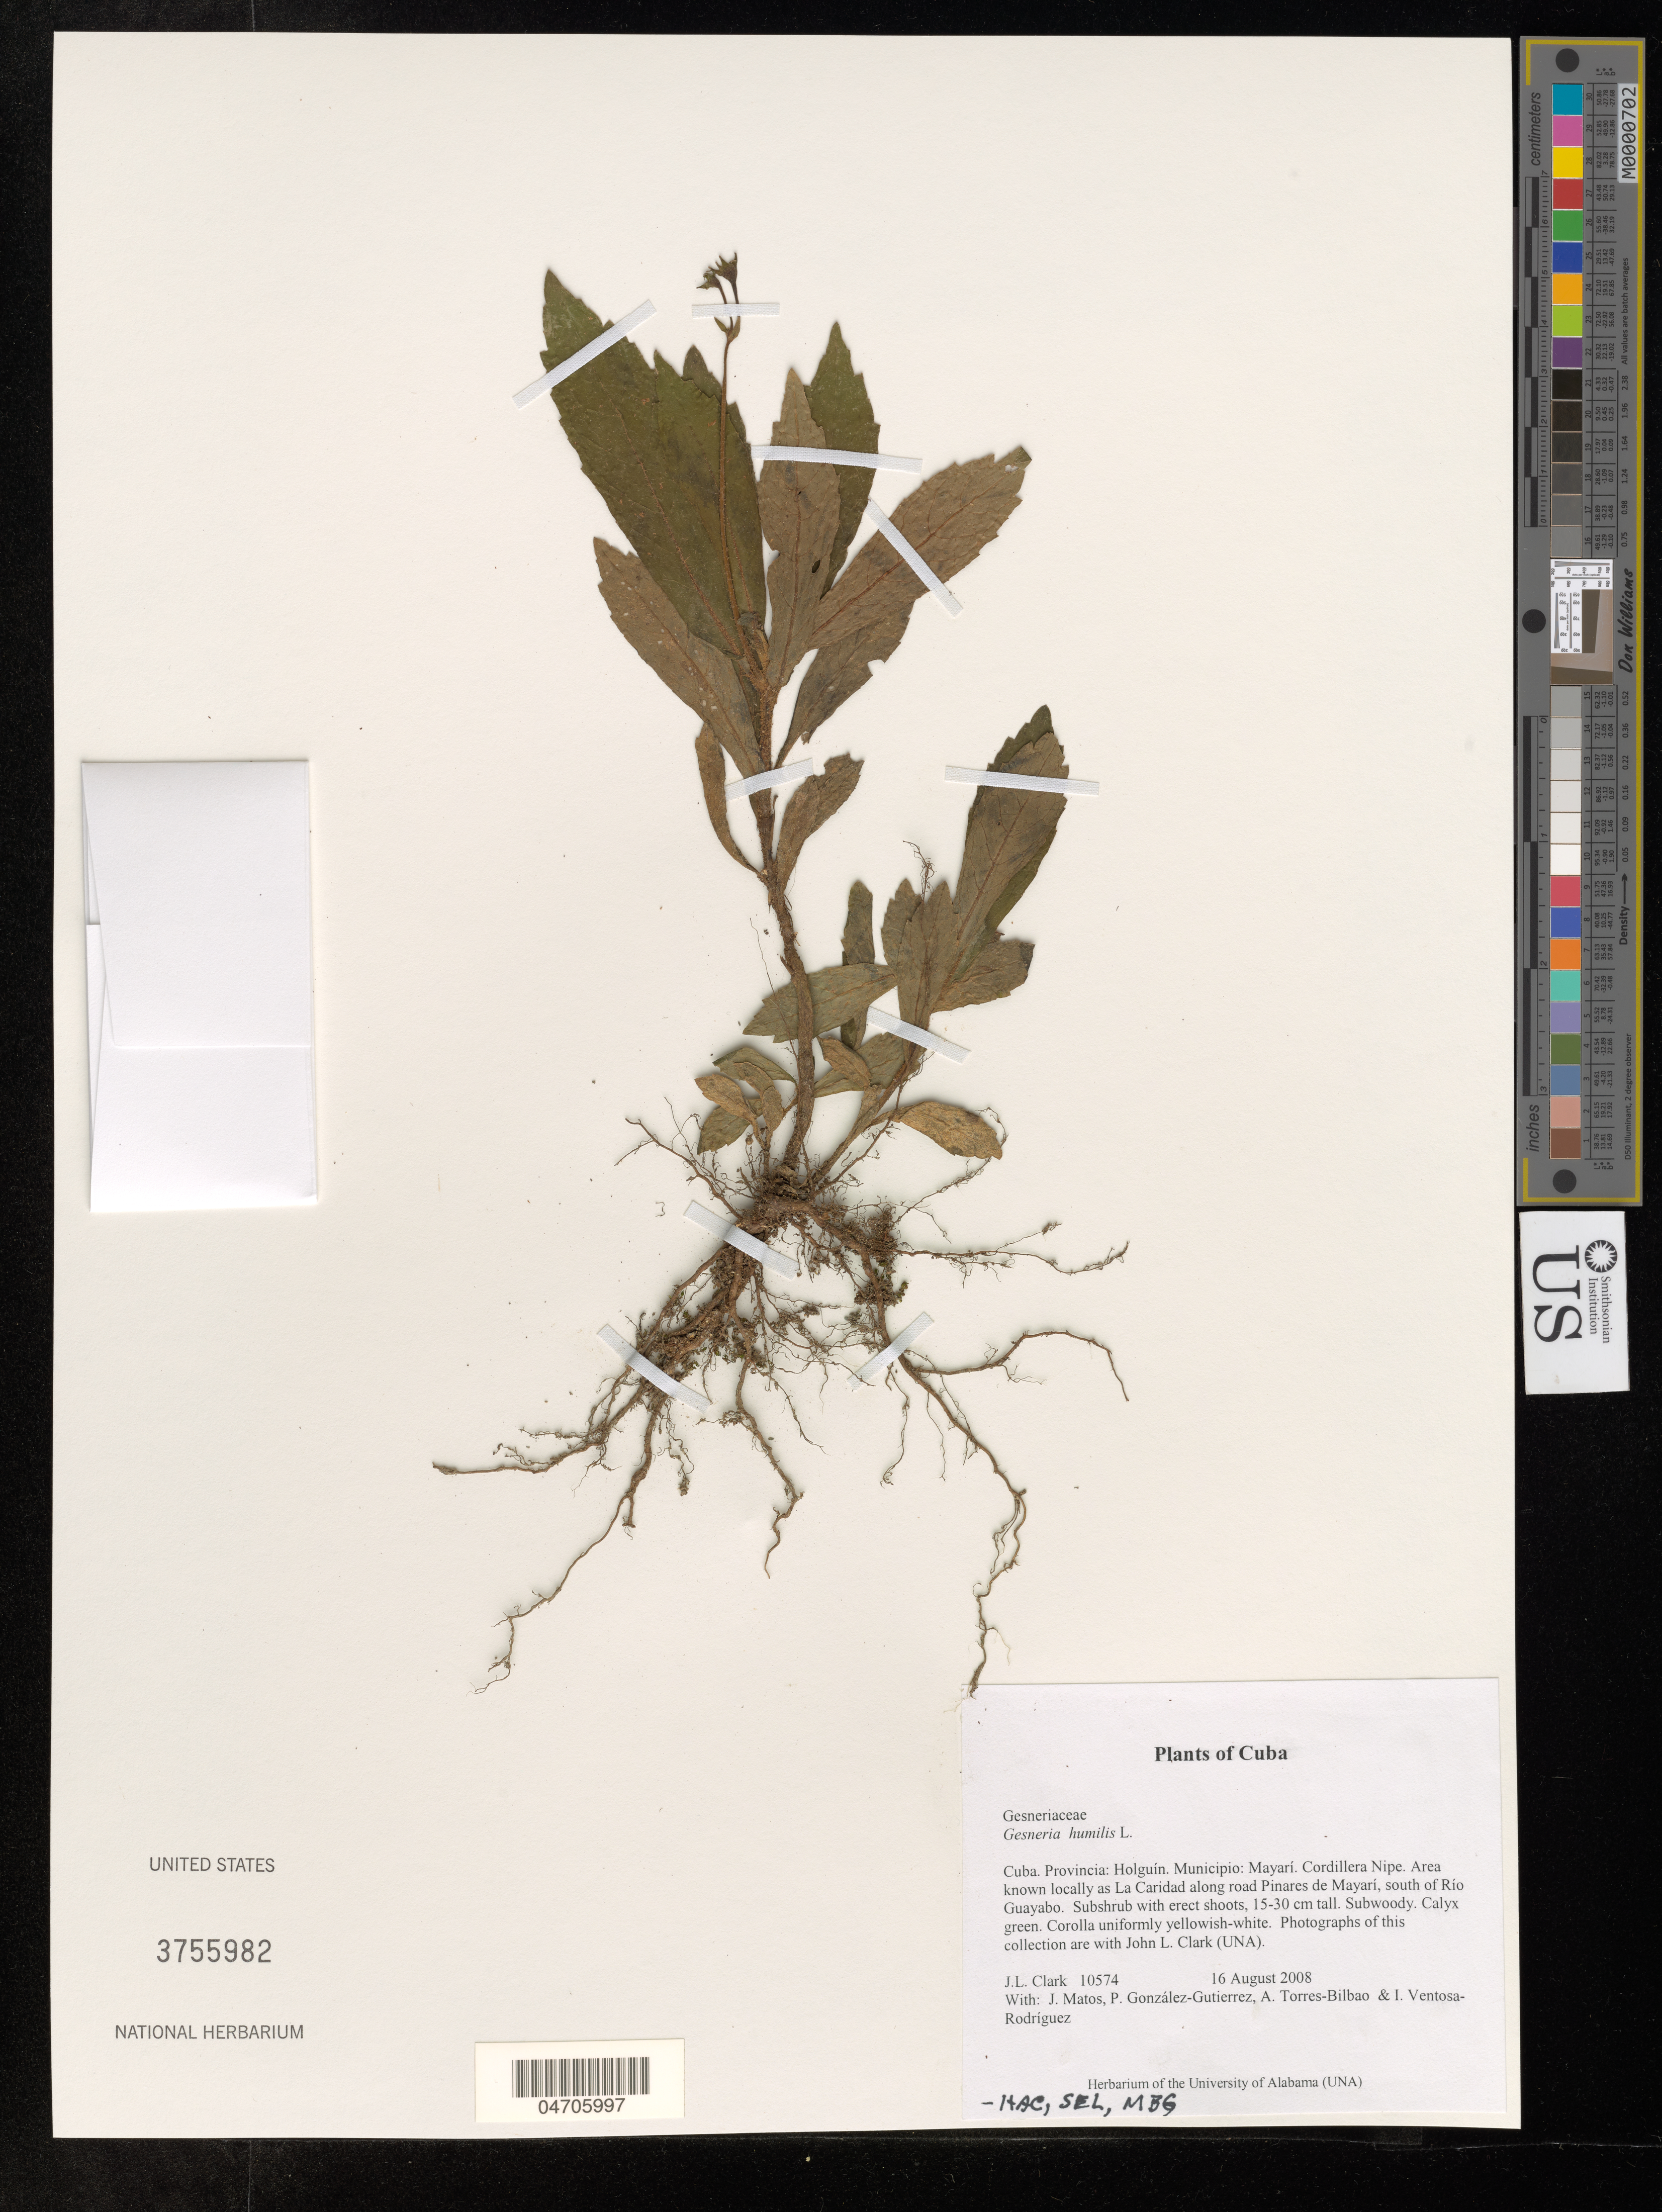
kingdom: Plantae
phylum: Tracheophyta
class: Magnoliopsida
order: Lamiales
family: Gesneriaceae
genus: Gesneria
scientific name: Gesneria humilis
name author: L.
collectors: J. L. Clark, J. Matos, P. González-Gutiérrez, A. Torres-Bilbao & I. Ventosa-Rodríquez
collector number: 10574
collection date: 2008-08-16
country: Cuba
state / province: Holguín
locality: Municipio: Mayarí. Cordillera Nipe. Area known locally as La Caridad along road Pinares de Mayarí, south of Río Guayabo.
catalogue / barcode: US 3755982